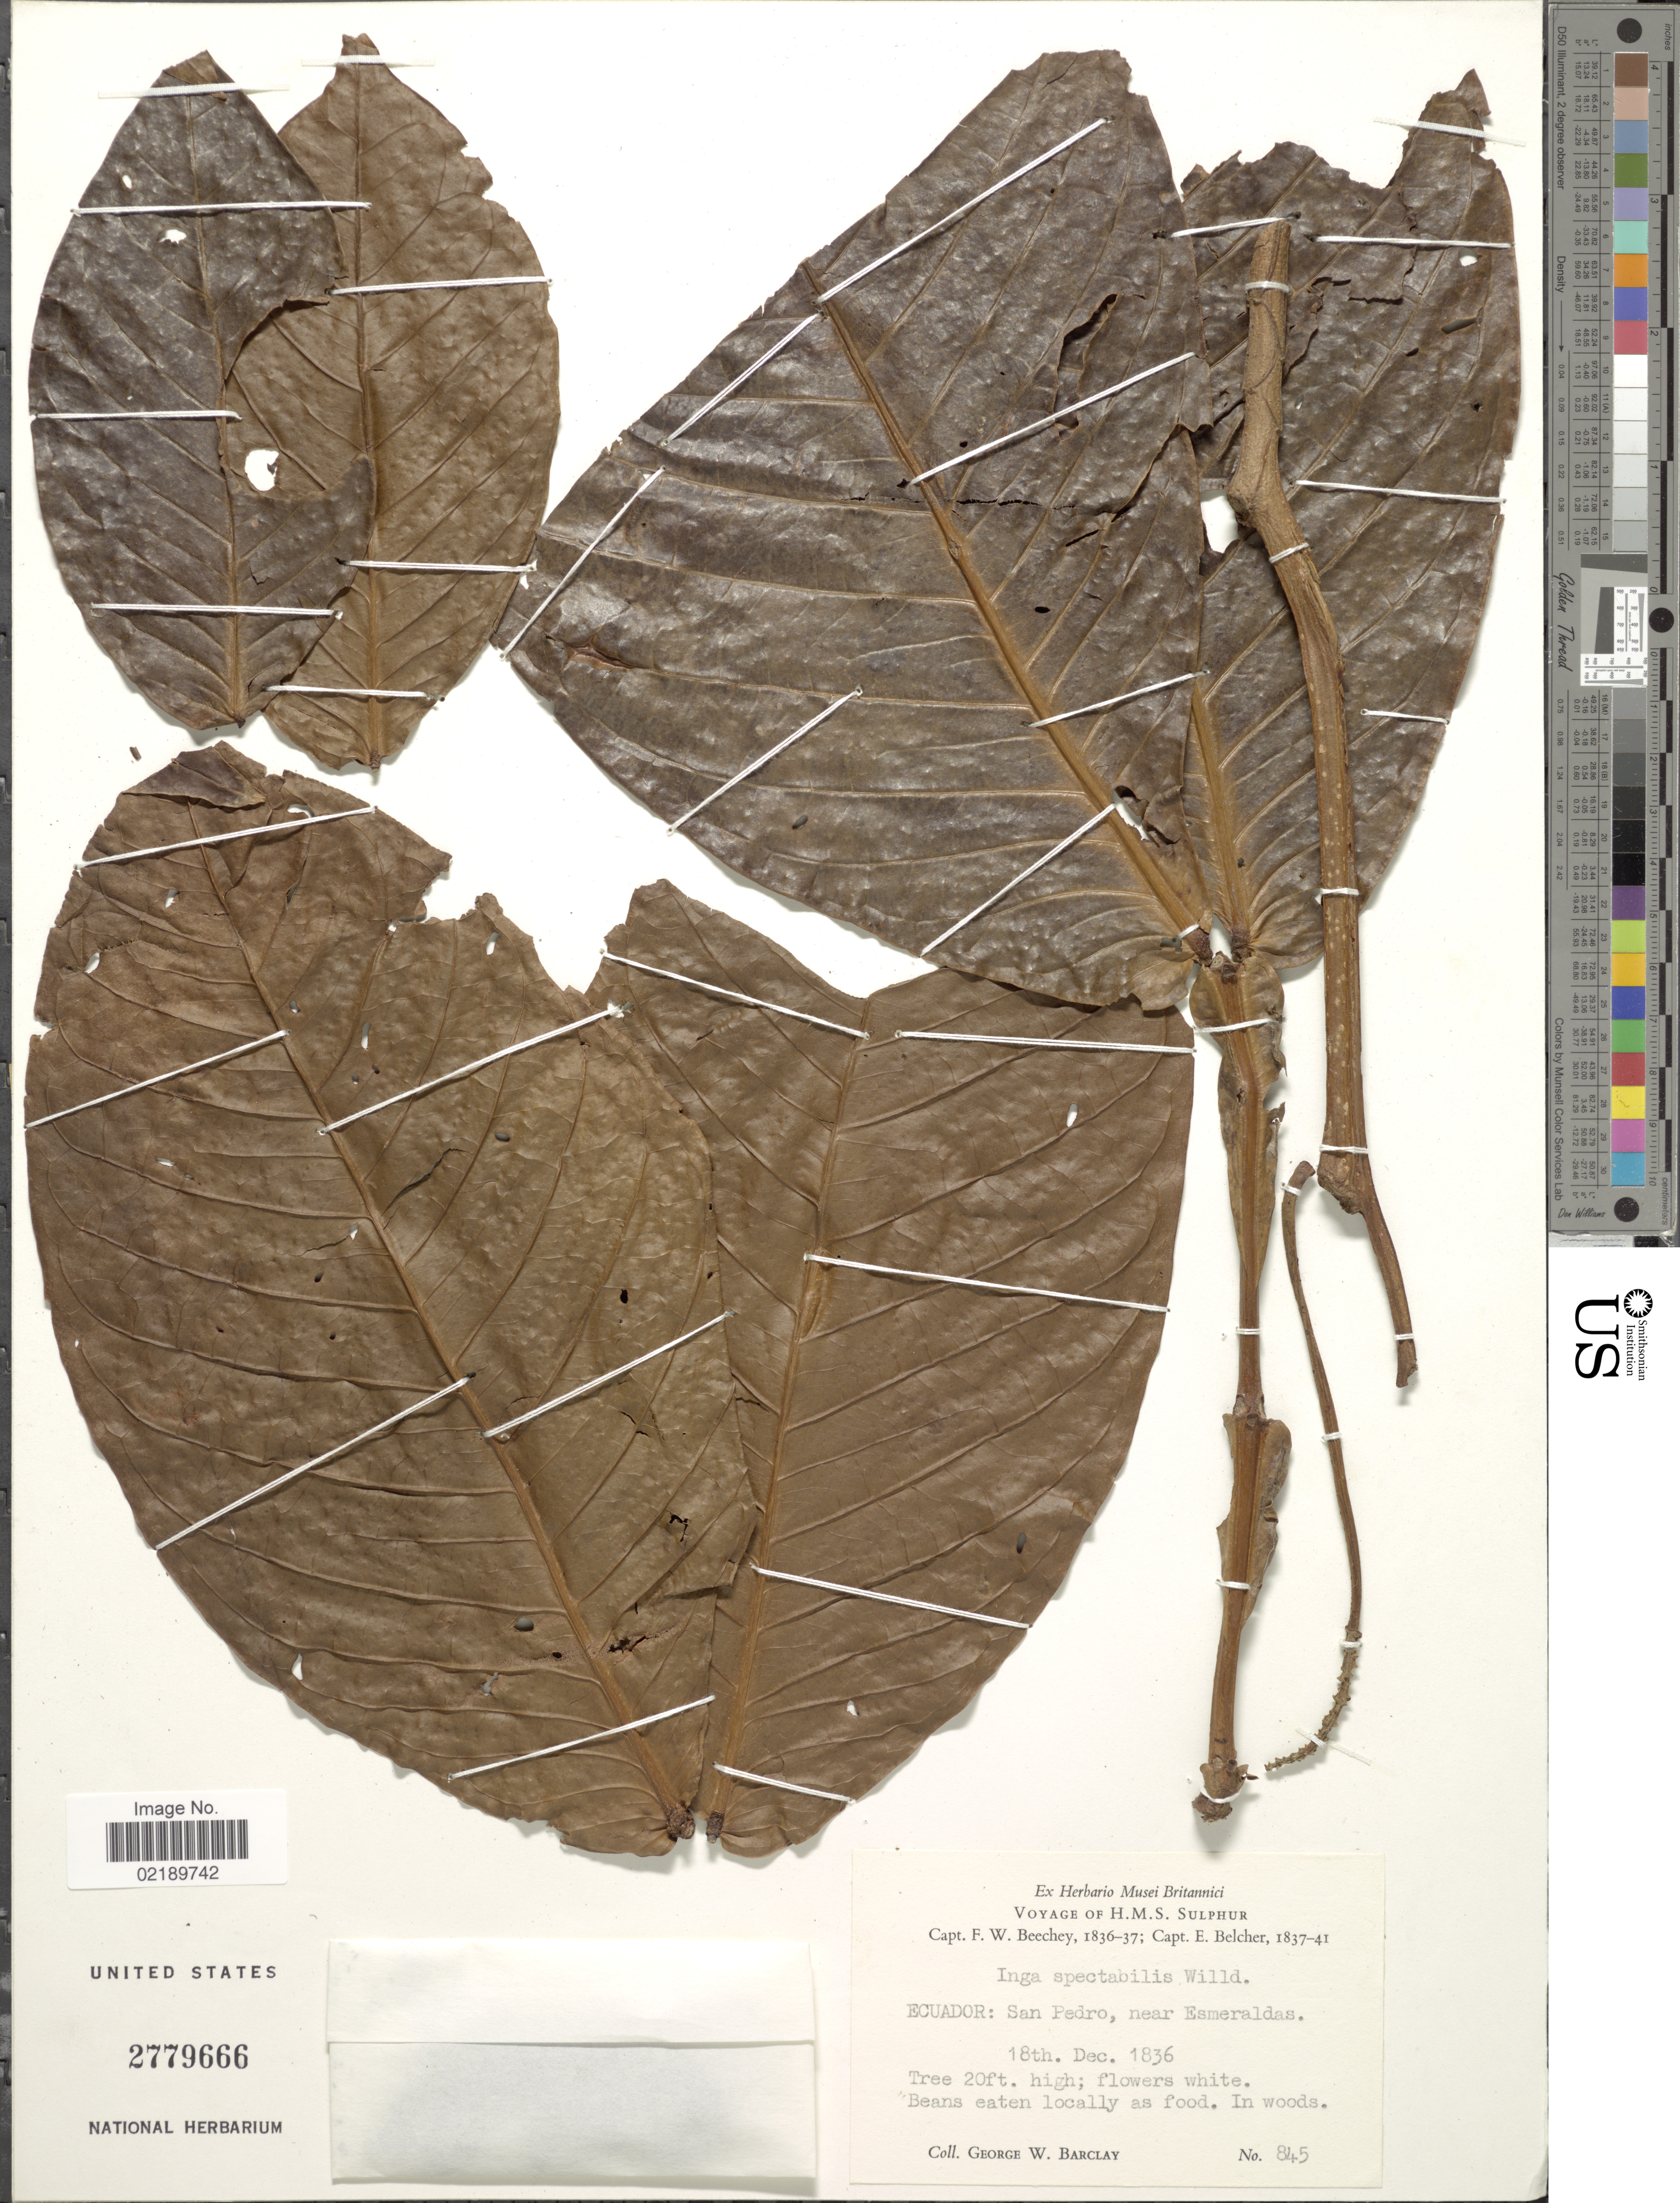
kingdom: Plantae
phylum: Tracheophyta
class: Magnoliopsida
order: Fabales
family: Fabaceae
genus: Inga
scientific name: Inga spectabilis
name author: (Vahl) Willd.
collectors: G. W. Barclay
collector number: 845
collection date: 1836-12-18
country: Ecuador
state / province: Esmeraldas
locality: Ecuador: San Pedro, near Esmeraldas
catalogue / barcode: US 2779666